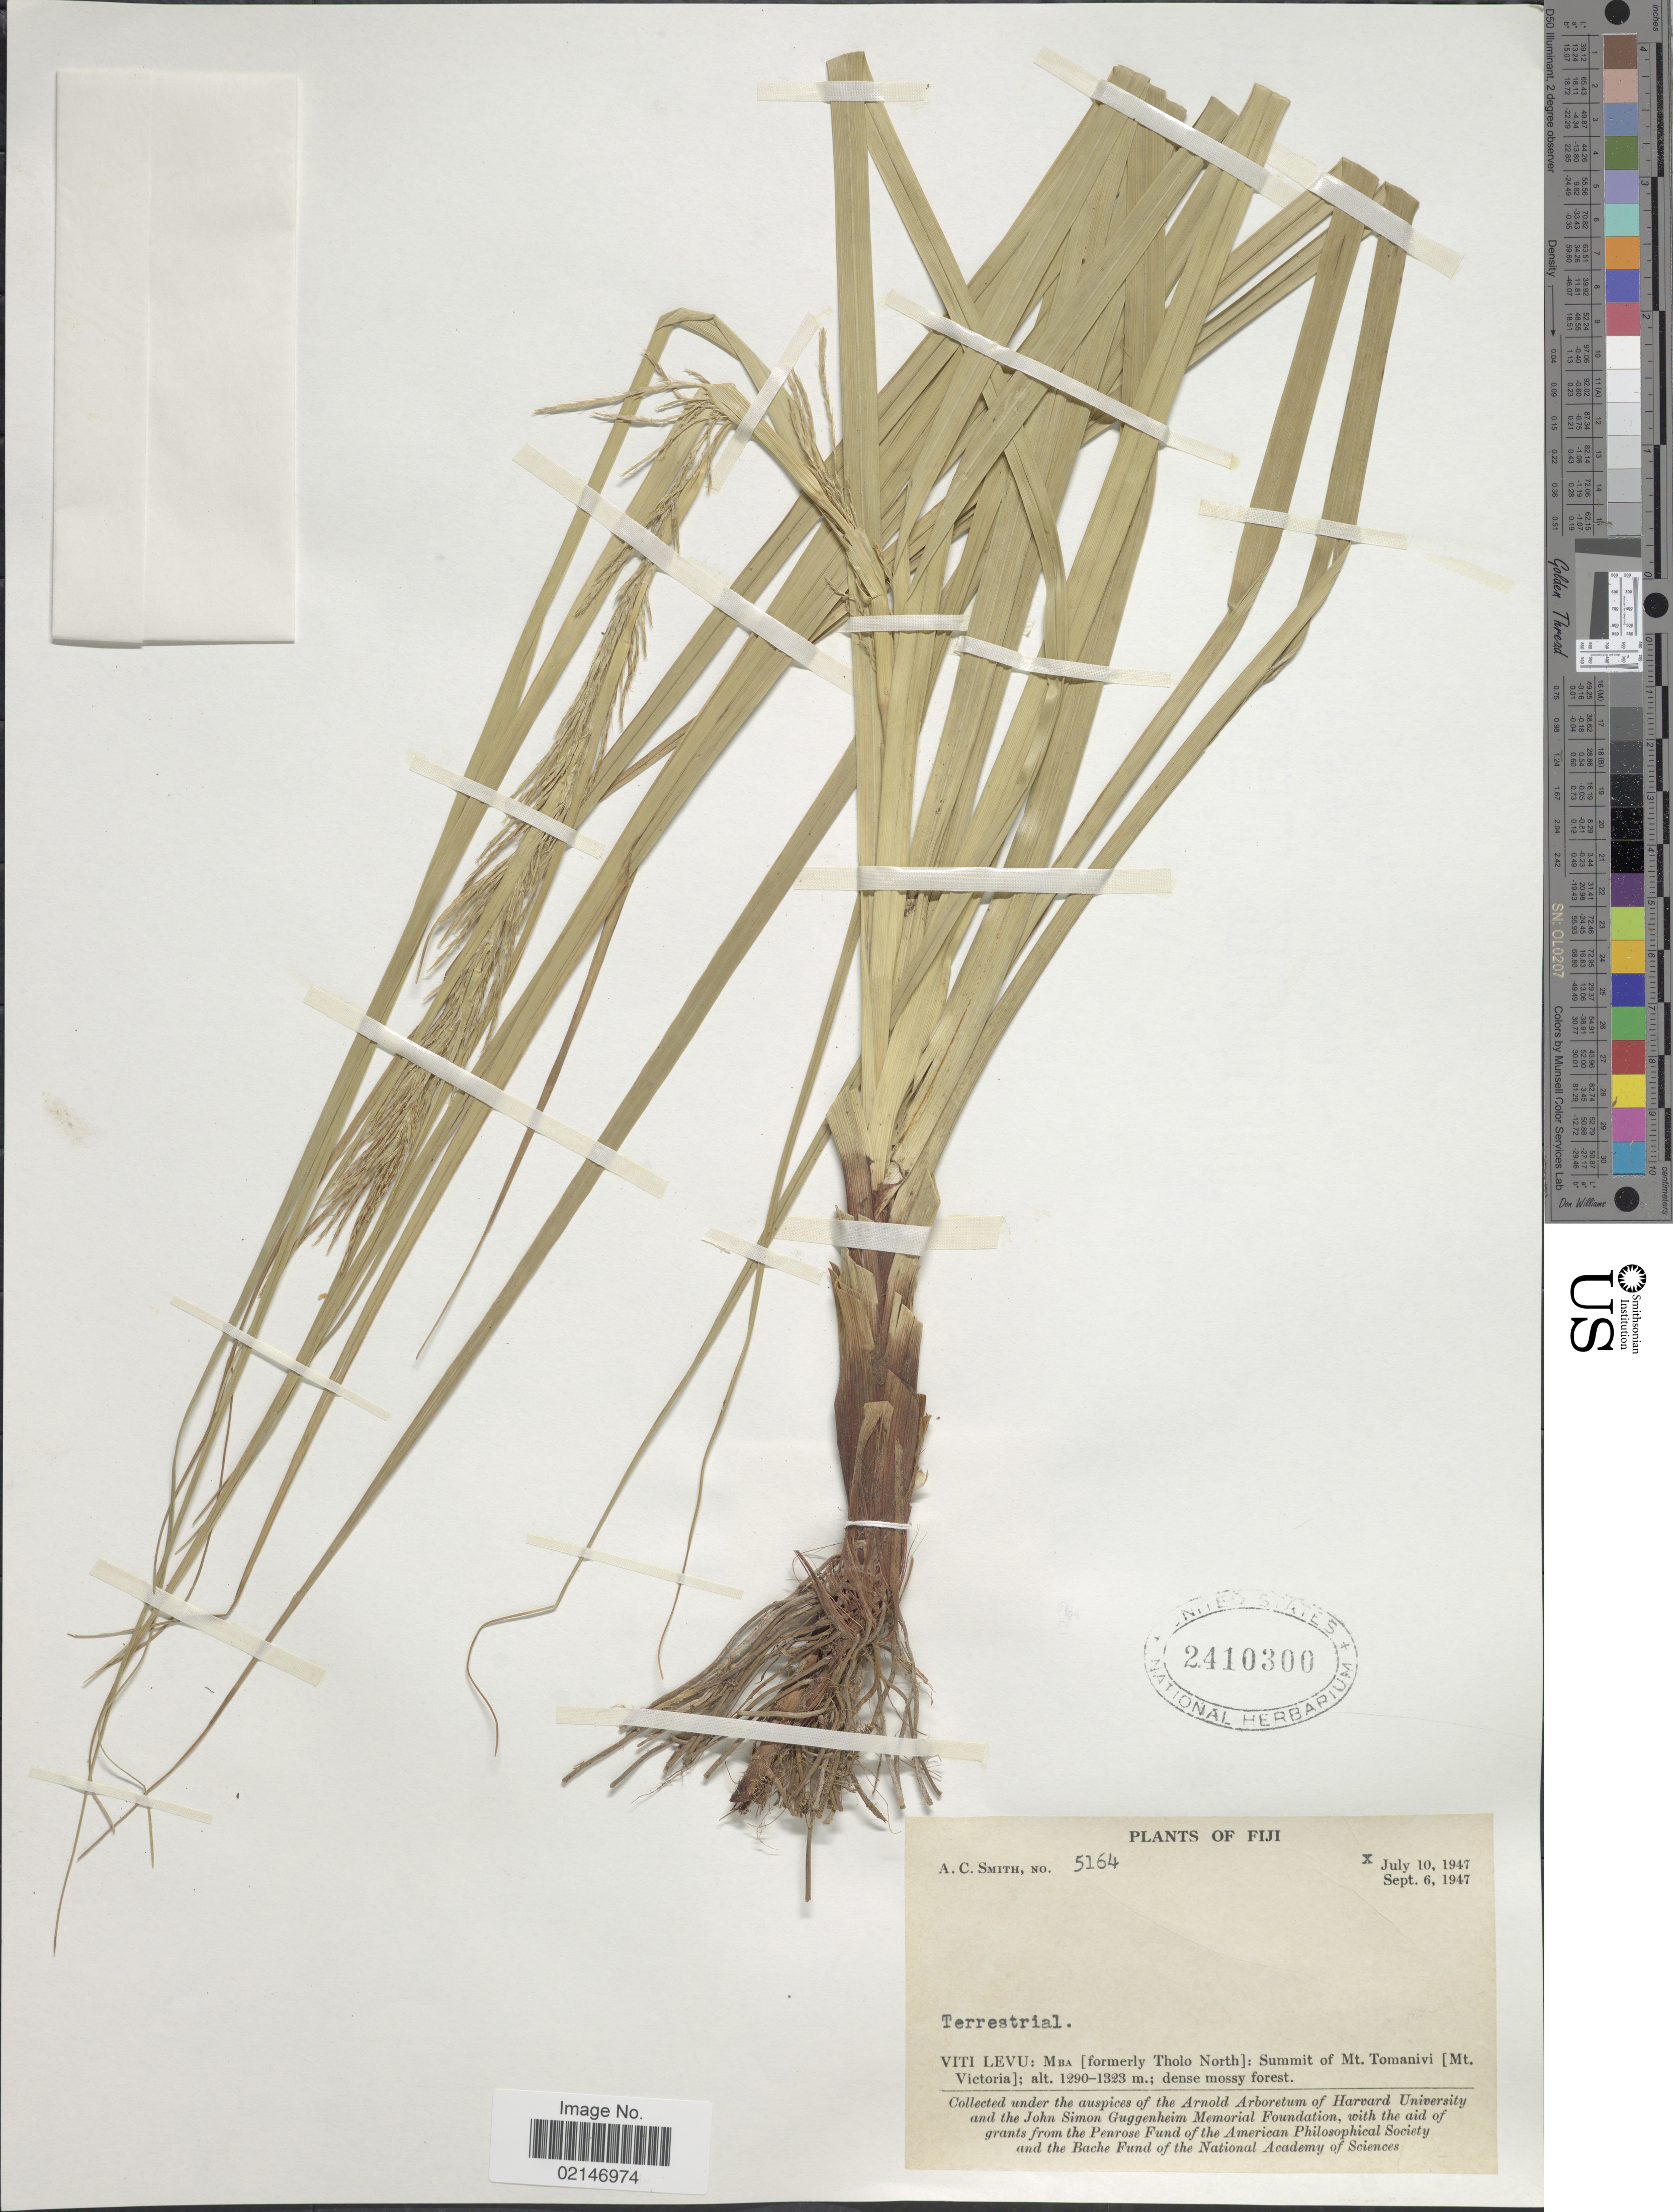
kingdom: Plantae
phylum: Tracheophyta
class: Liliopsida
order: Poales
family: Cyperaceae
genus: Carex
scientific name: Carex indica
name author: L.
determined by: Kern, J. H.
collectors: A. C. Smith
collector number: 5164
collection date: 1947-07-10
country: Fiji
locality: Viti Levu: Mba (formerly Tholo North): Summit of Mt. Tomanivi (Mt. Victoria)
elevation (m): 1290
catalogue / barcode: US 2410300